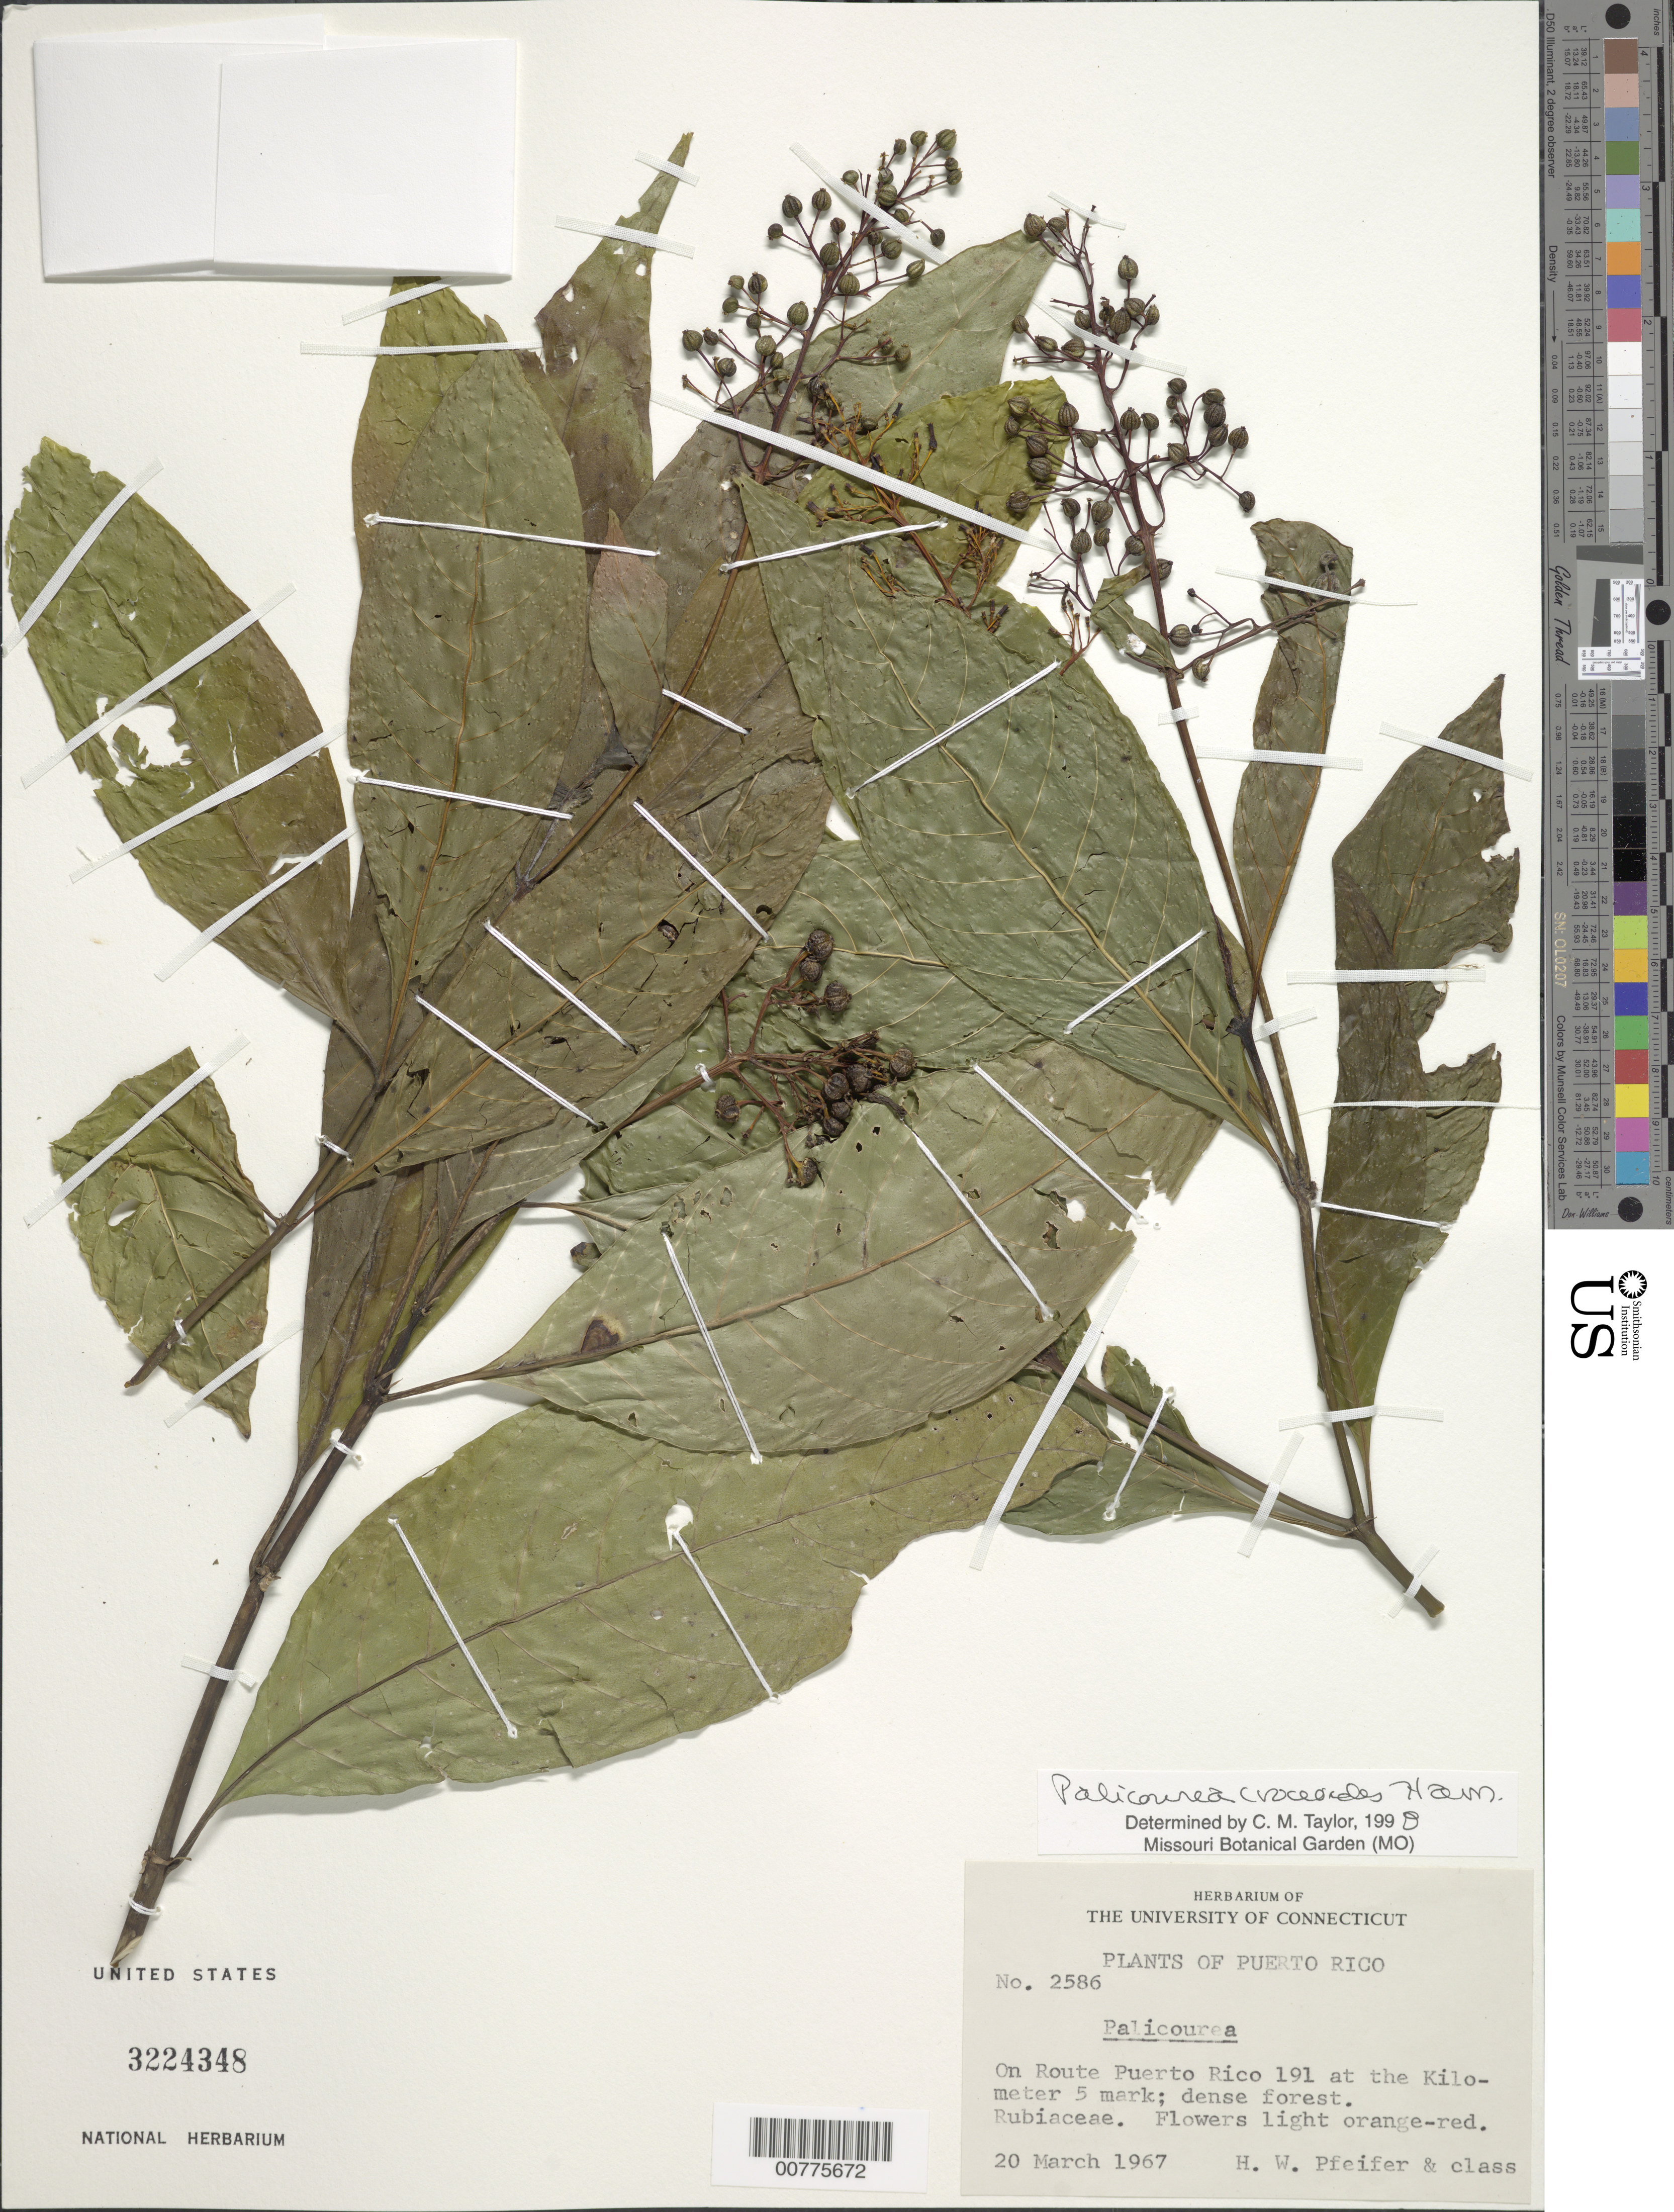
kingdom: Plantae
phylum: Tracheophyta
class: Magnoliopsida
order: Gentianales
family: Rubiaceae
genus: Palicourea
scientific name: Palicourea croceoides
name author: Desv. ex Ham.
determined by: Taylor, Charlotte M.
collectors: H. W. Pfeifer & Class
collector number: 2586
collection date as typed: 20 Mar 1967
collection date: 1967-03-20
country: Puerto Rico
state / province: Naguabo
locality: On route Puerto Rico 191 at Km. 5 mark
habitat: Dense forest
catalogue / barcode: US 3224348